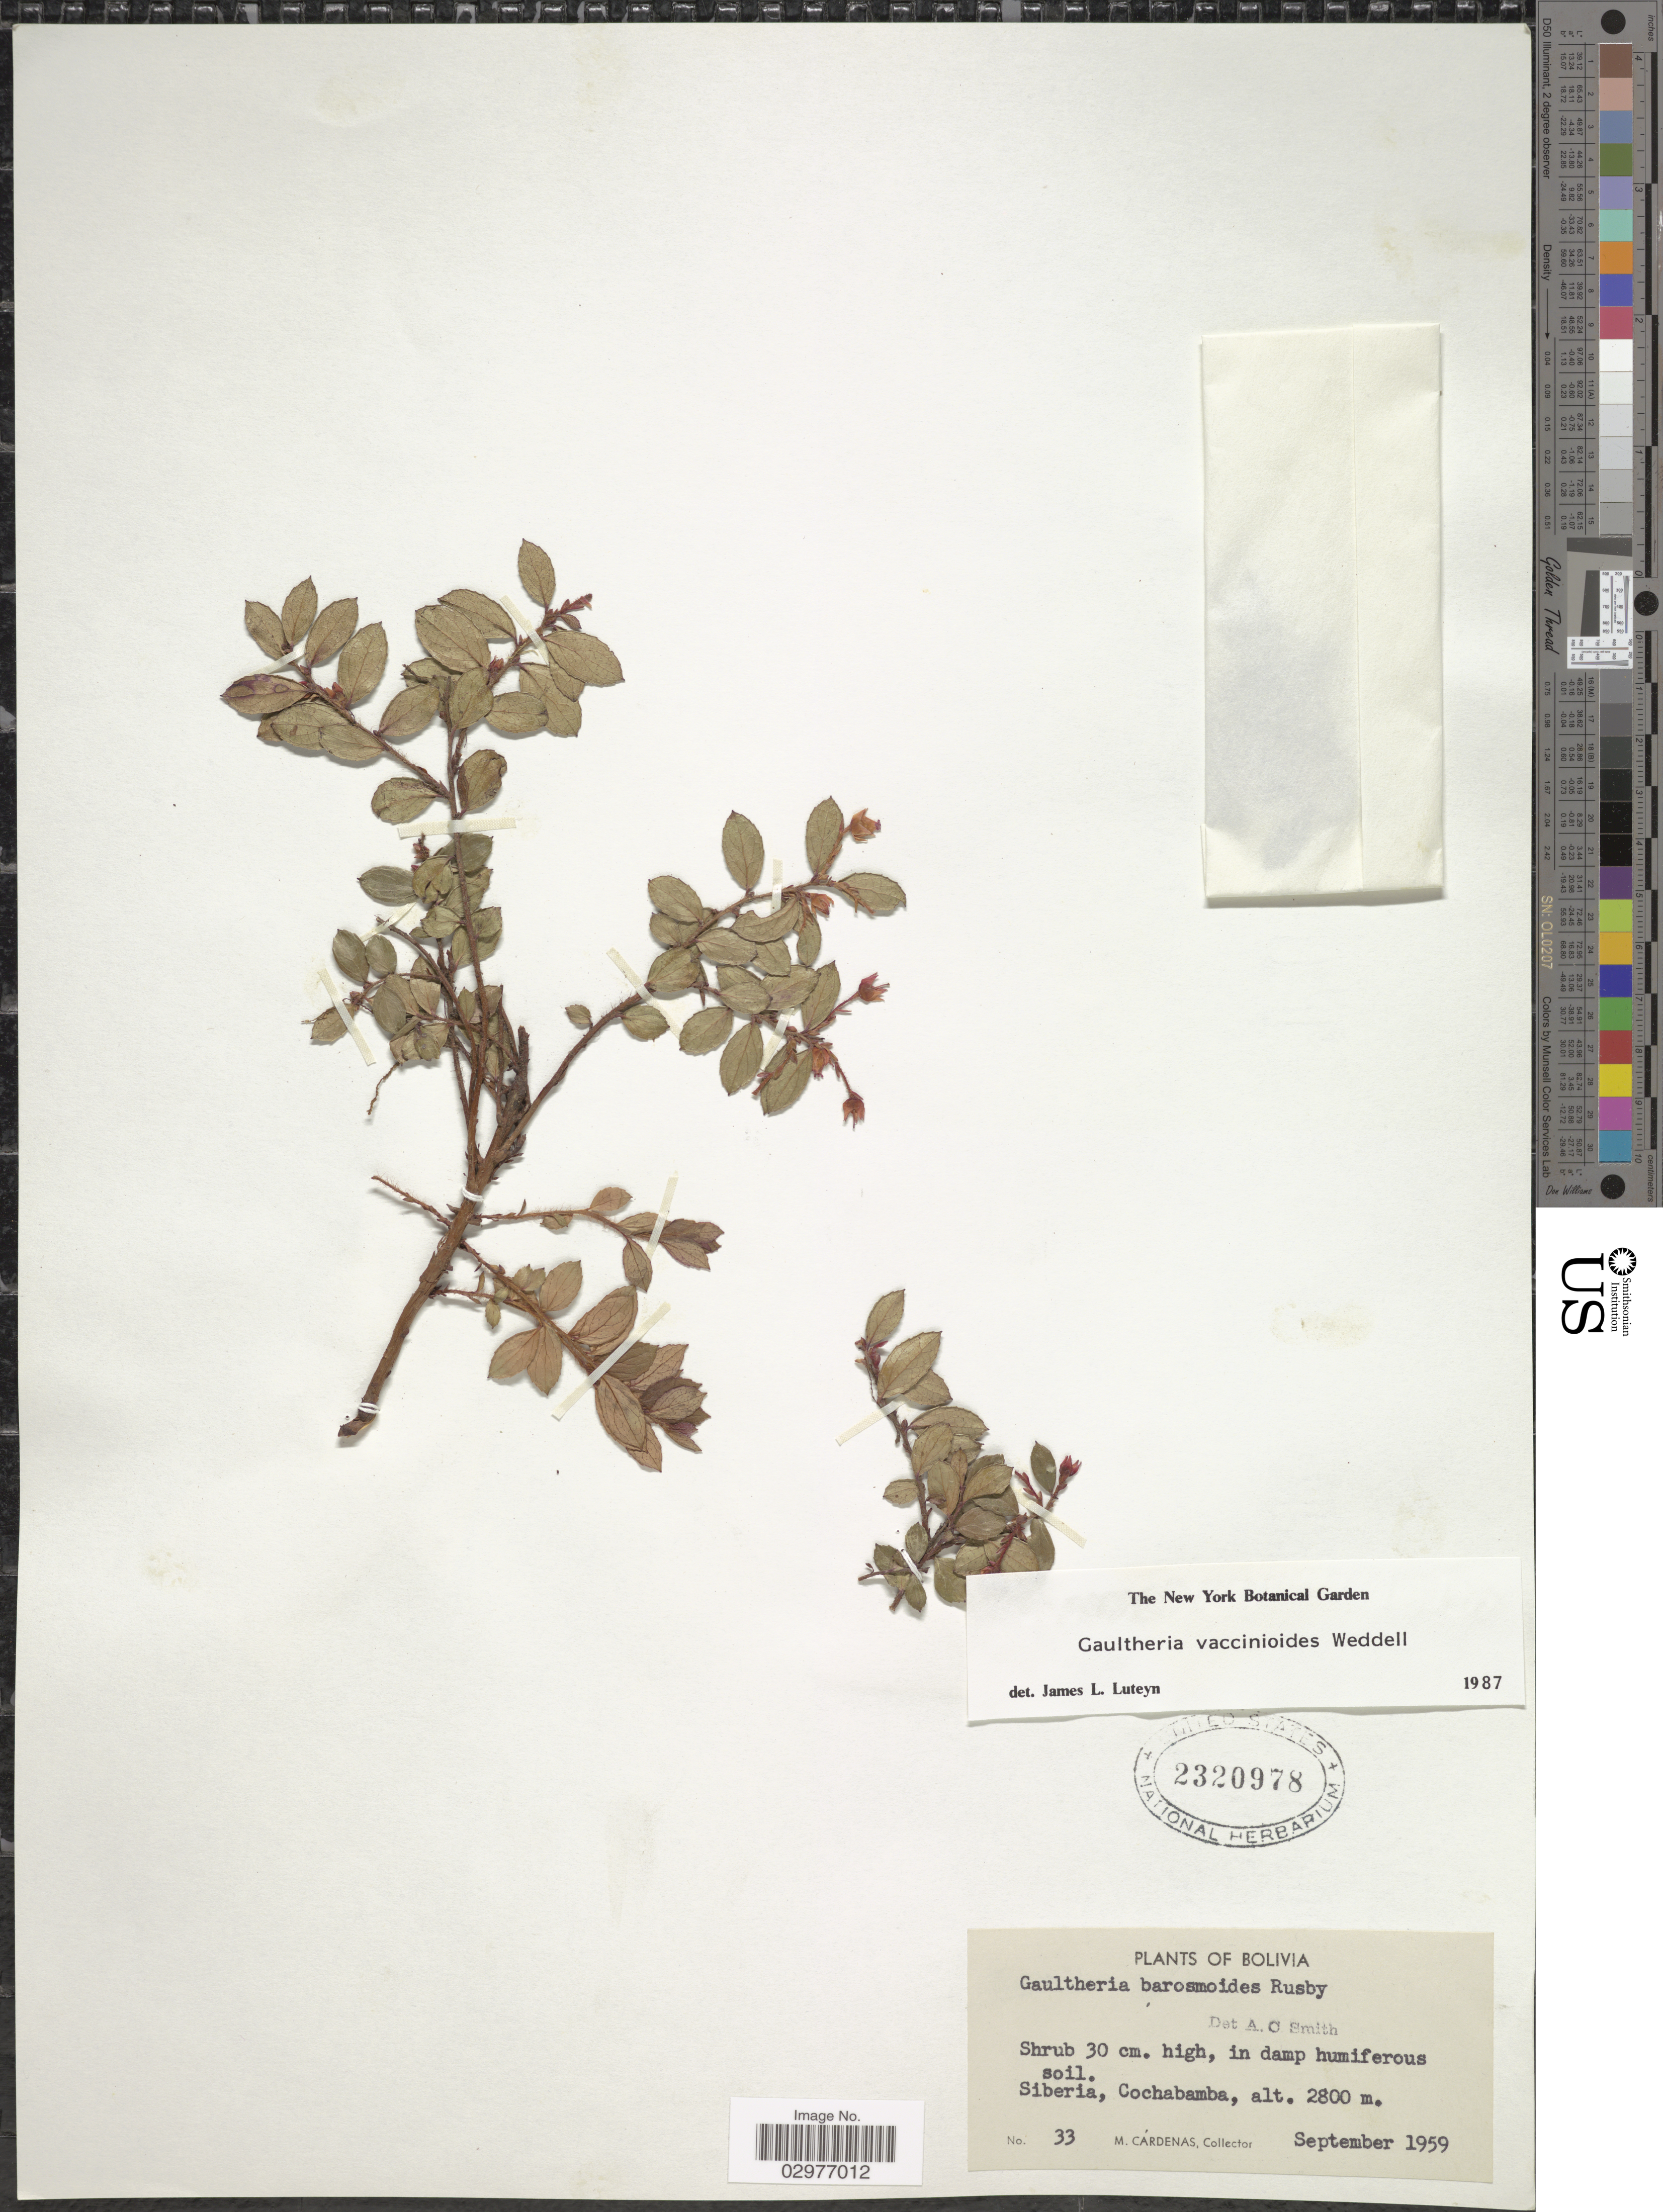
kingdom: Plantae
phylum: Tracheophyta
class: Magnoliopsida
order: Ericales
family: Ericaceae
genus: Gaultheria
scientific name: Gaultheria vaccinioides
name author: Wedd.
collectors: M. Cárdenas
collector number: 33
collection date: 1959-09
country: Bolivia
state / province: Cochabamba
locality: Siberia.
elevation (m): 2800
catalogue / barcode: US 2320978